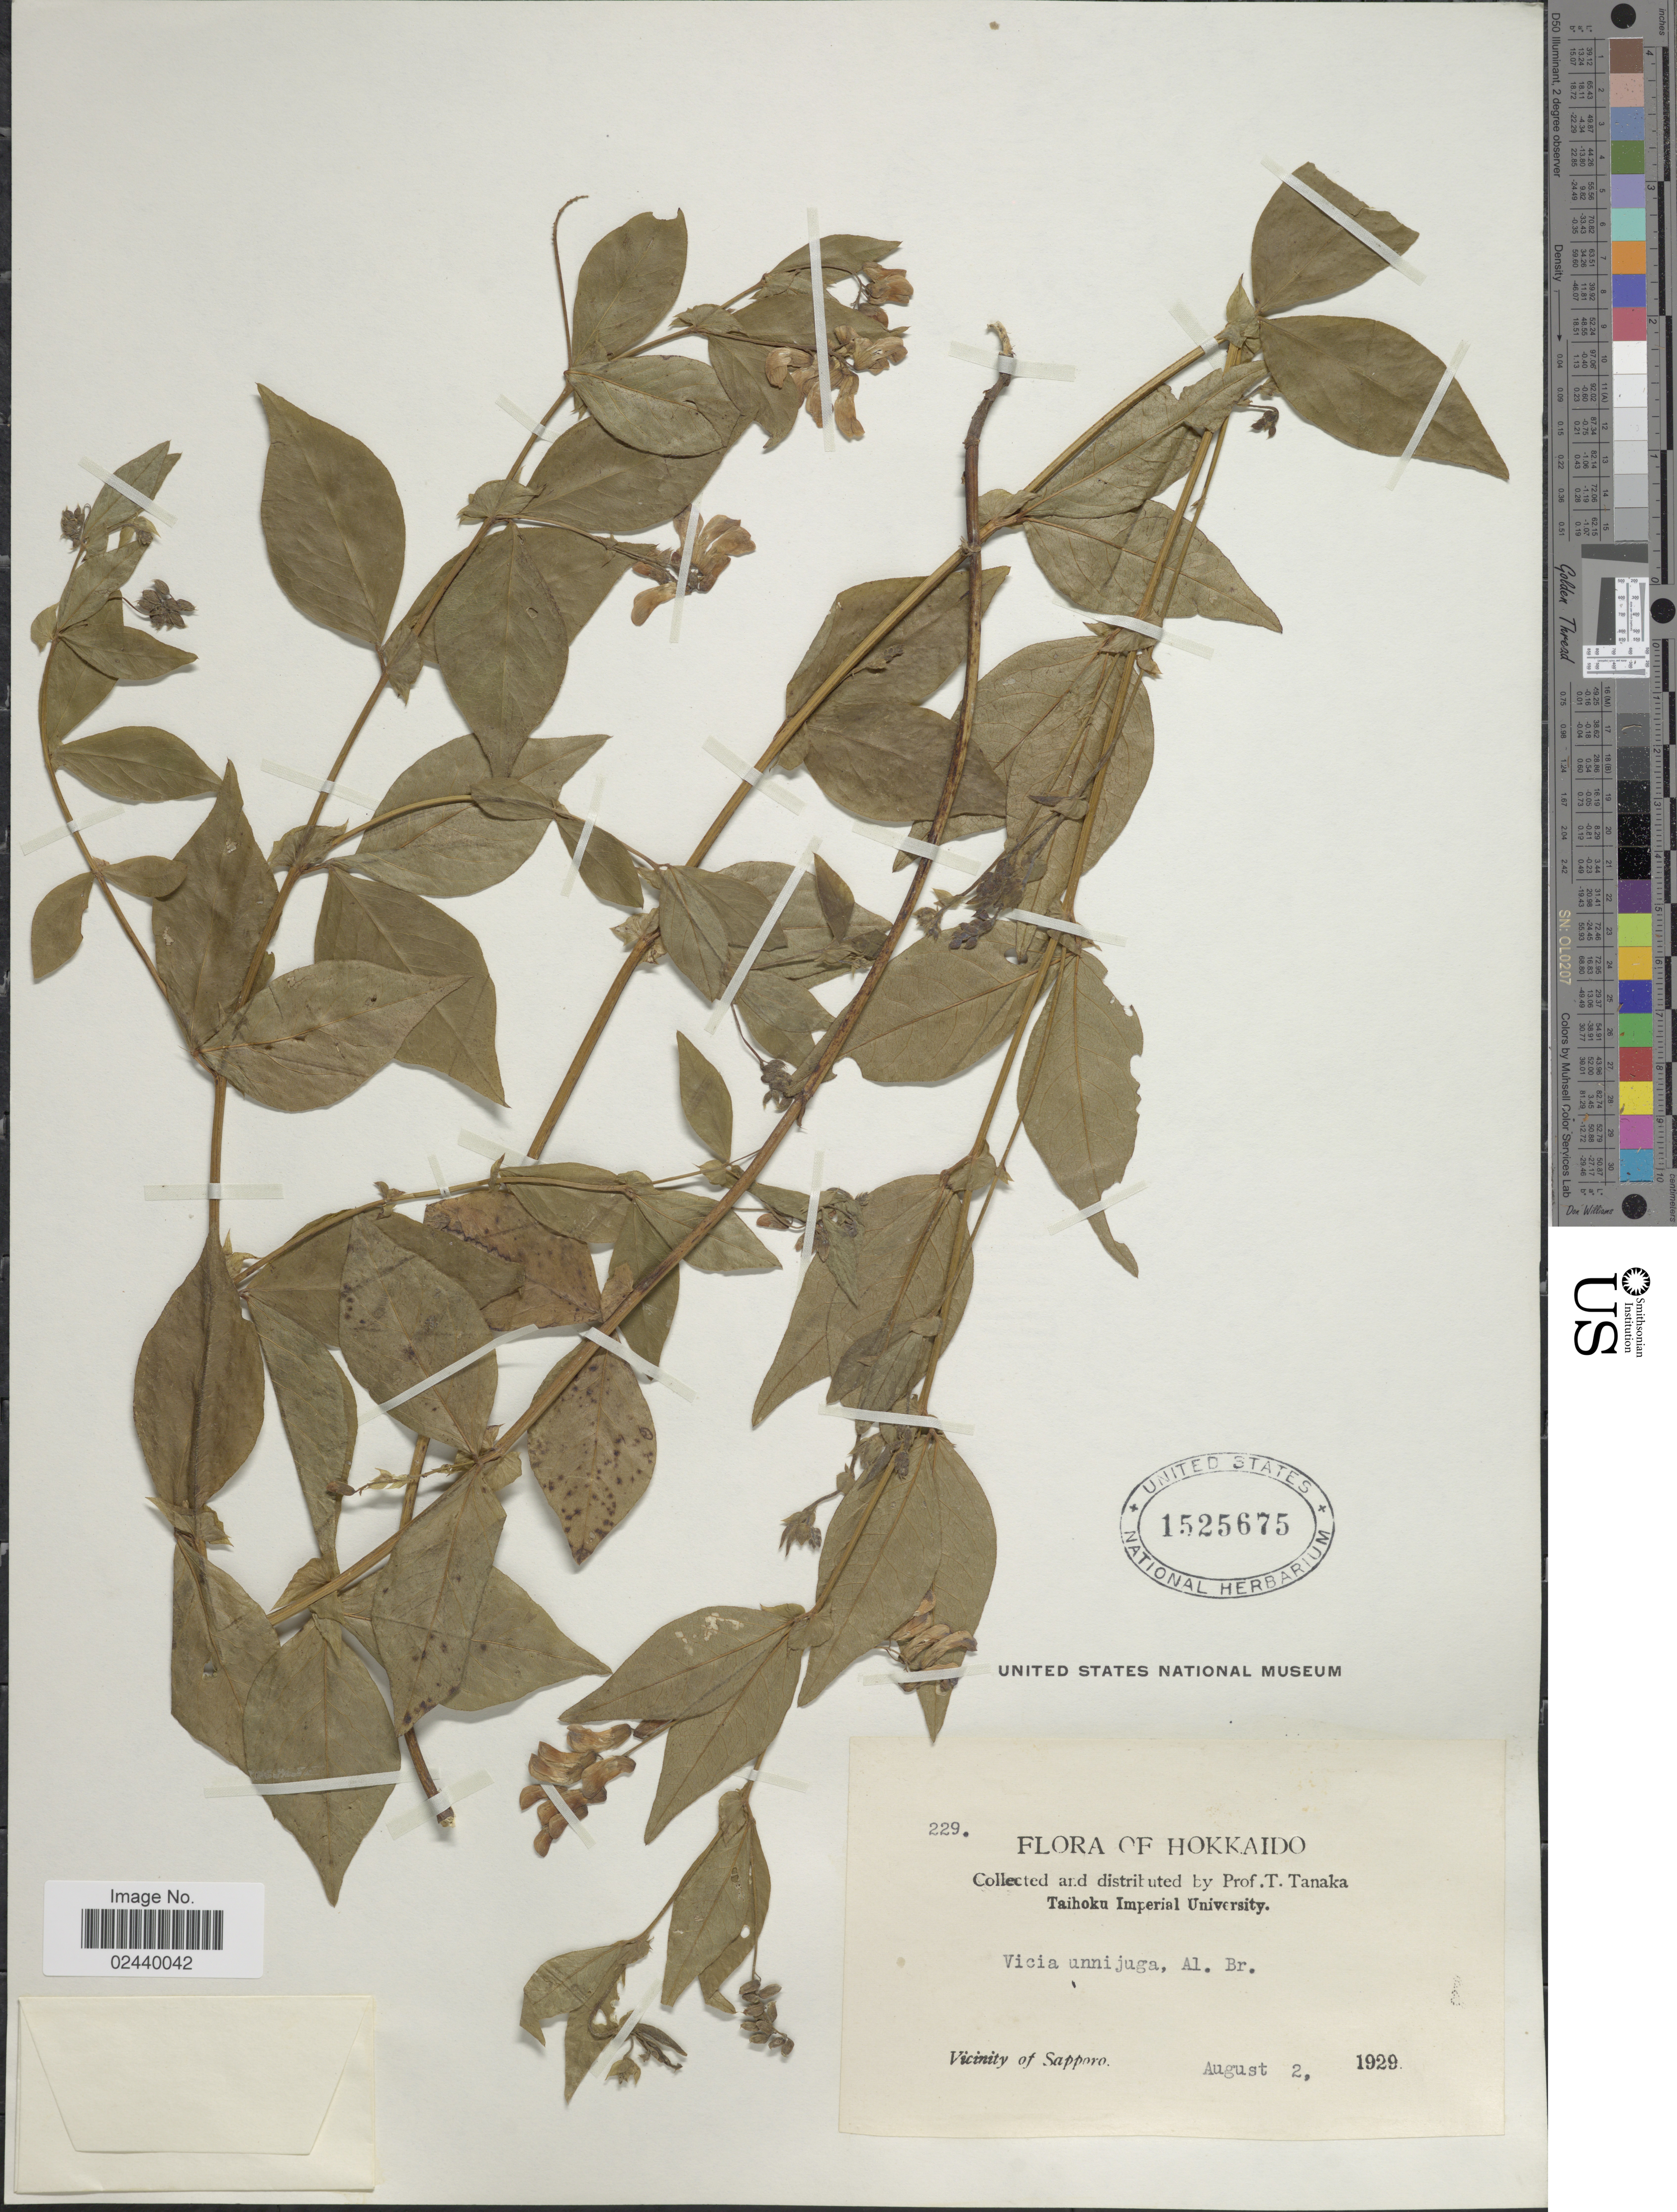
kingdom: Plantae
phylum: Tracheophyta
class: Magnoliopsida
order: Fabales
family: Fabaceae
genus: Vicia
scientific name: Vicia unijuga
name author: A. Braun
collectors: T. Tanaka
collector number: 229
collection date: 1929-08-02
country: Japan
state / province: Hokkaidō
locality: Vicinity of Sapporo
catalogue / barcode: US 1525675